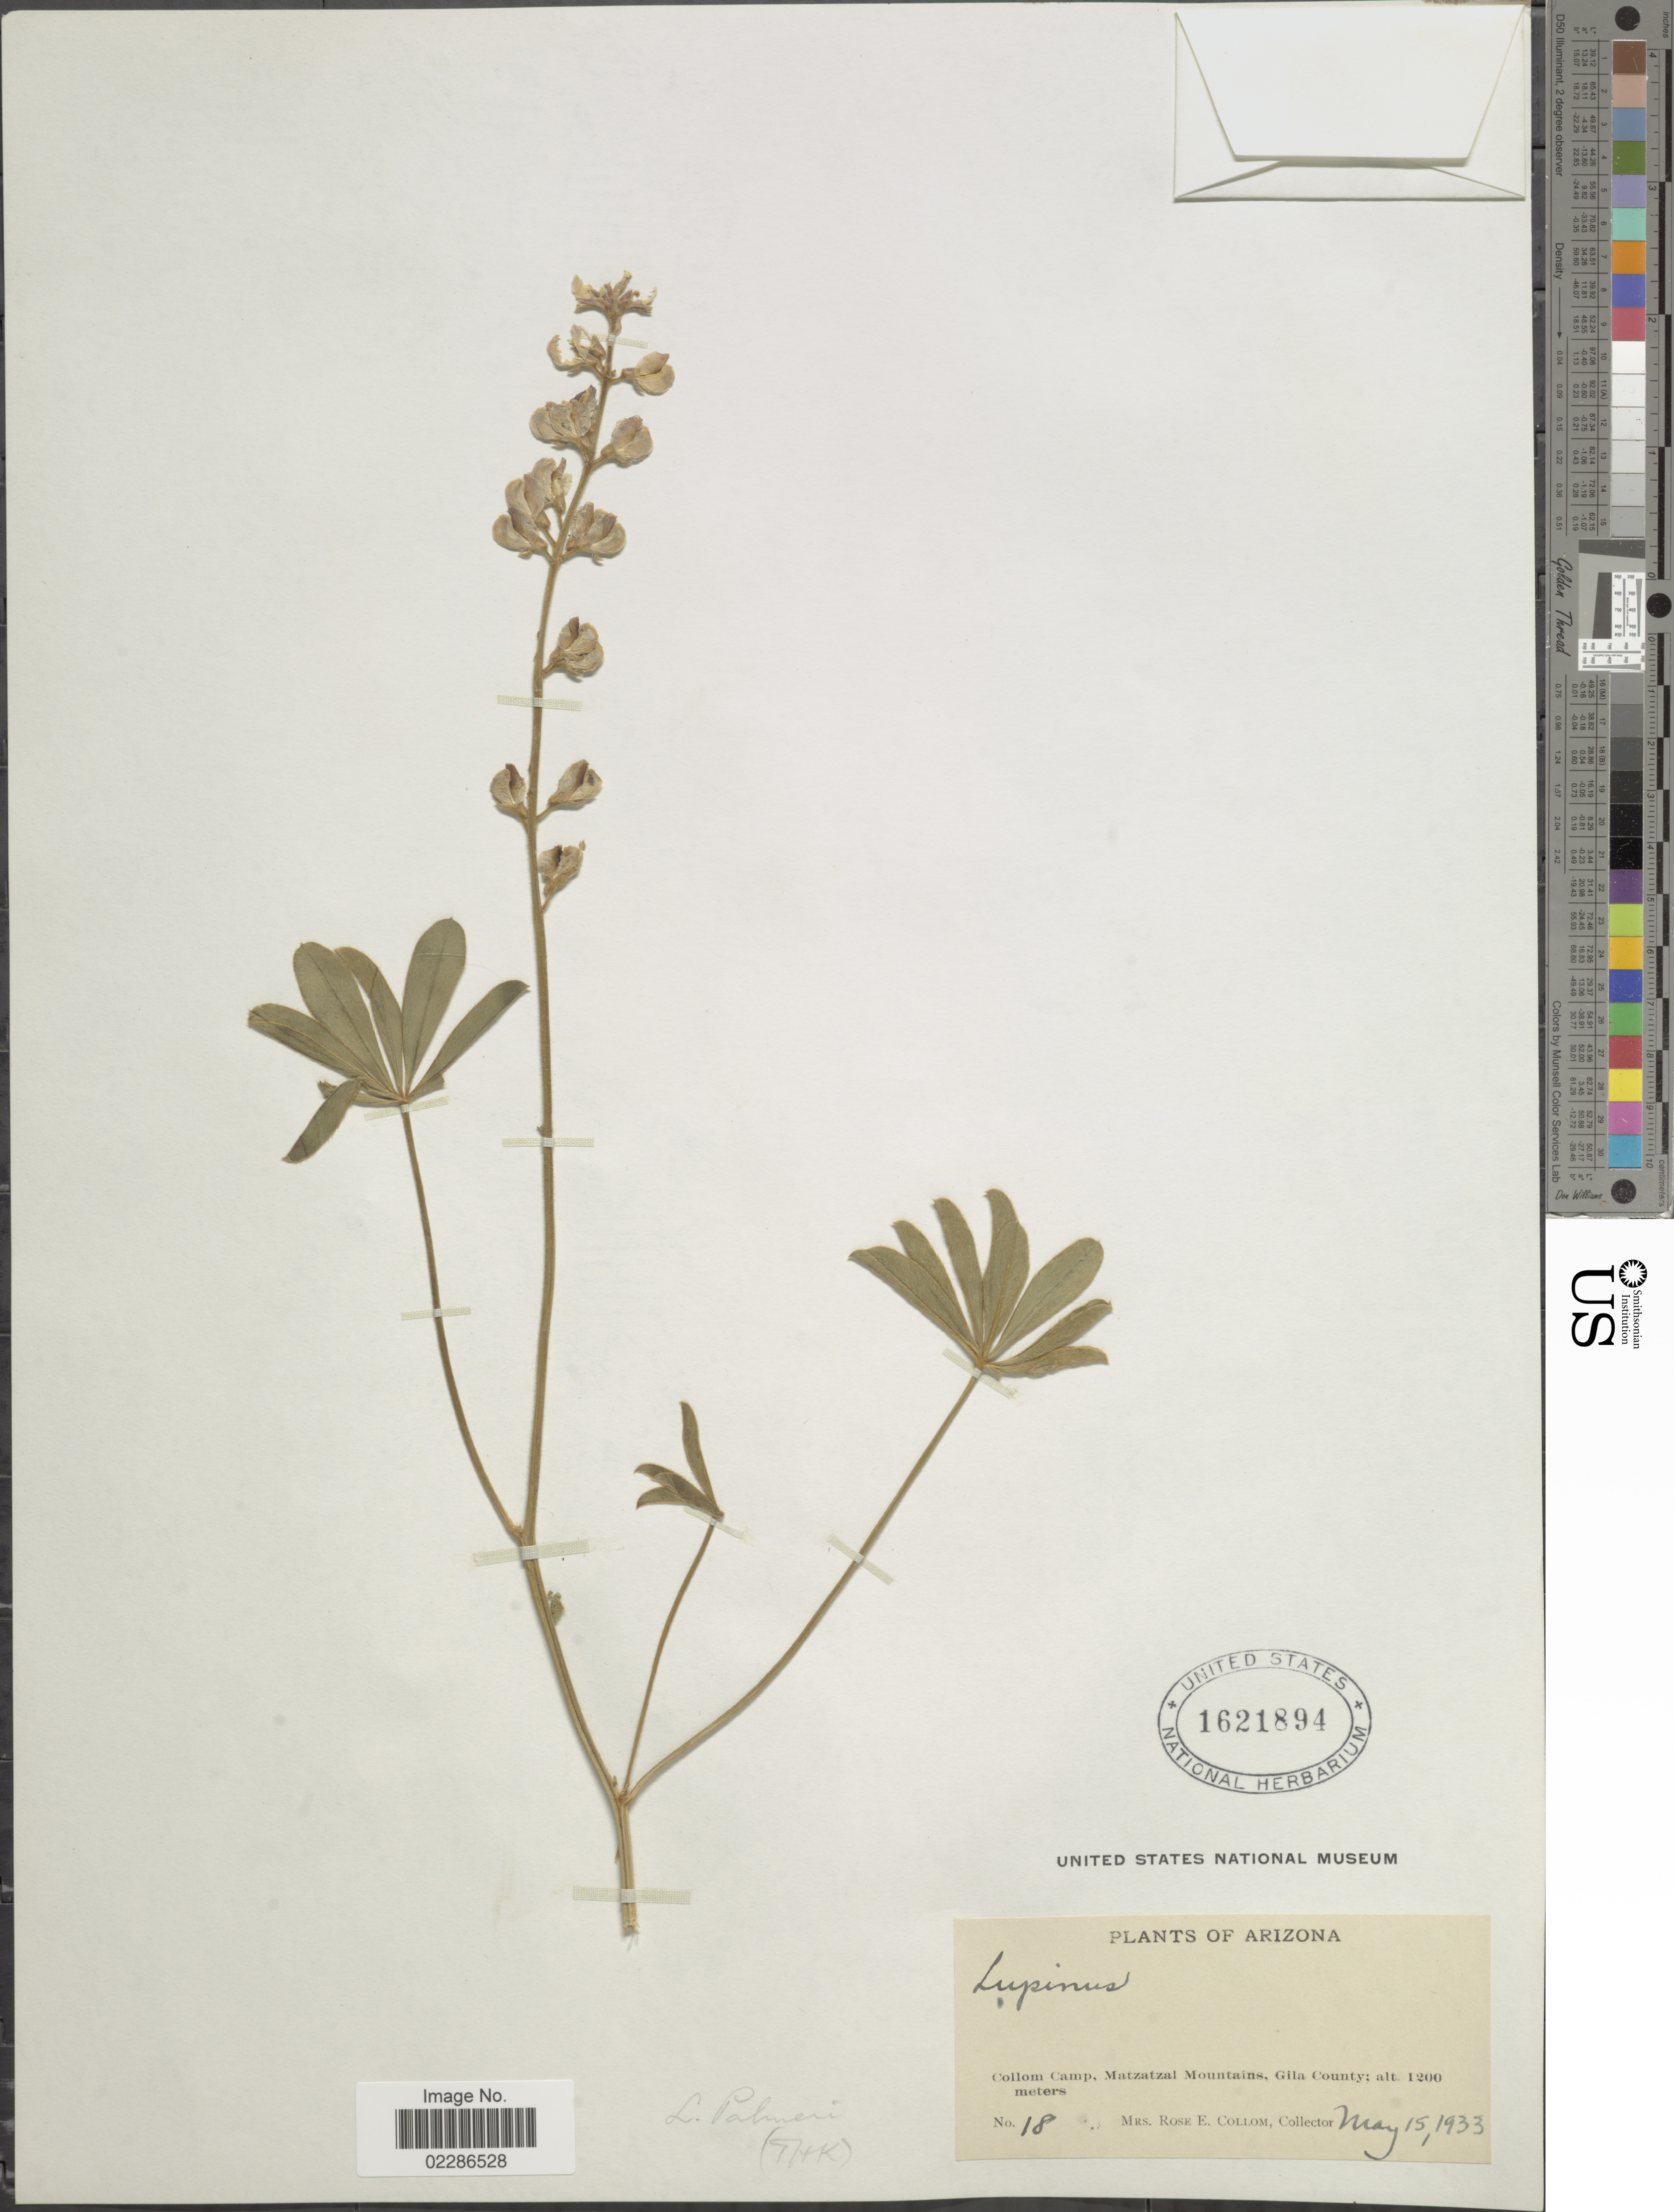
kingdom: Plantae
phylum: Tracheophyta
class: Magnoliopsida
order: Fabales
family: Fabaceae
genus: Lupinus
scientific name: Lupinus palmeri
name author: S. Watson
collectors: R. E. Collom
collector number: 18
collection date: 1933-05-15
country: United States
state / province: Arizona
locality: Collom Camp, Matzatzal Mountains, Gila County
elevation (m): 1200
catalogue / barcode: US 1621894